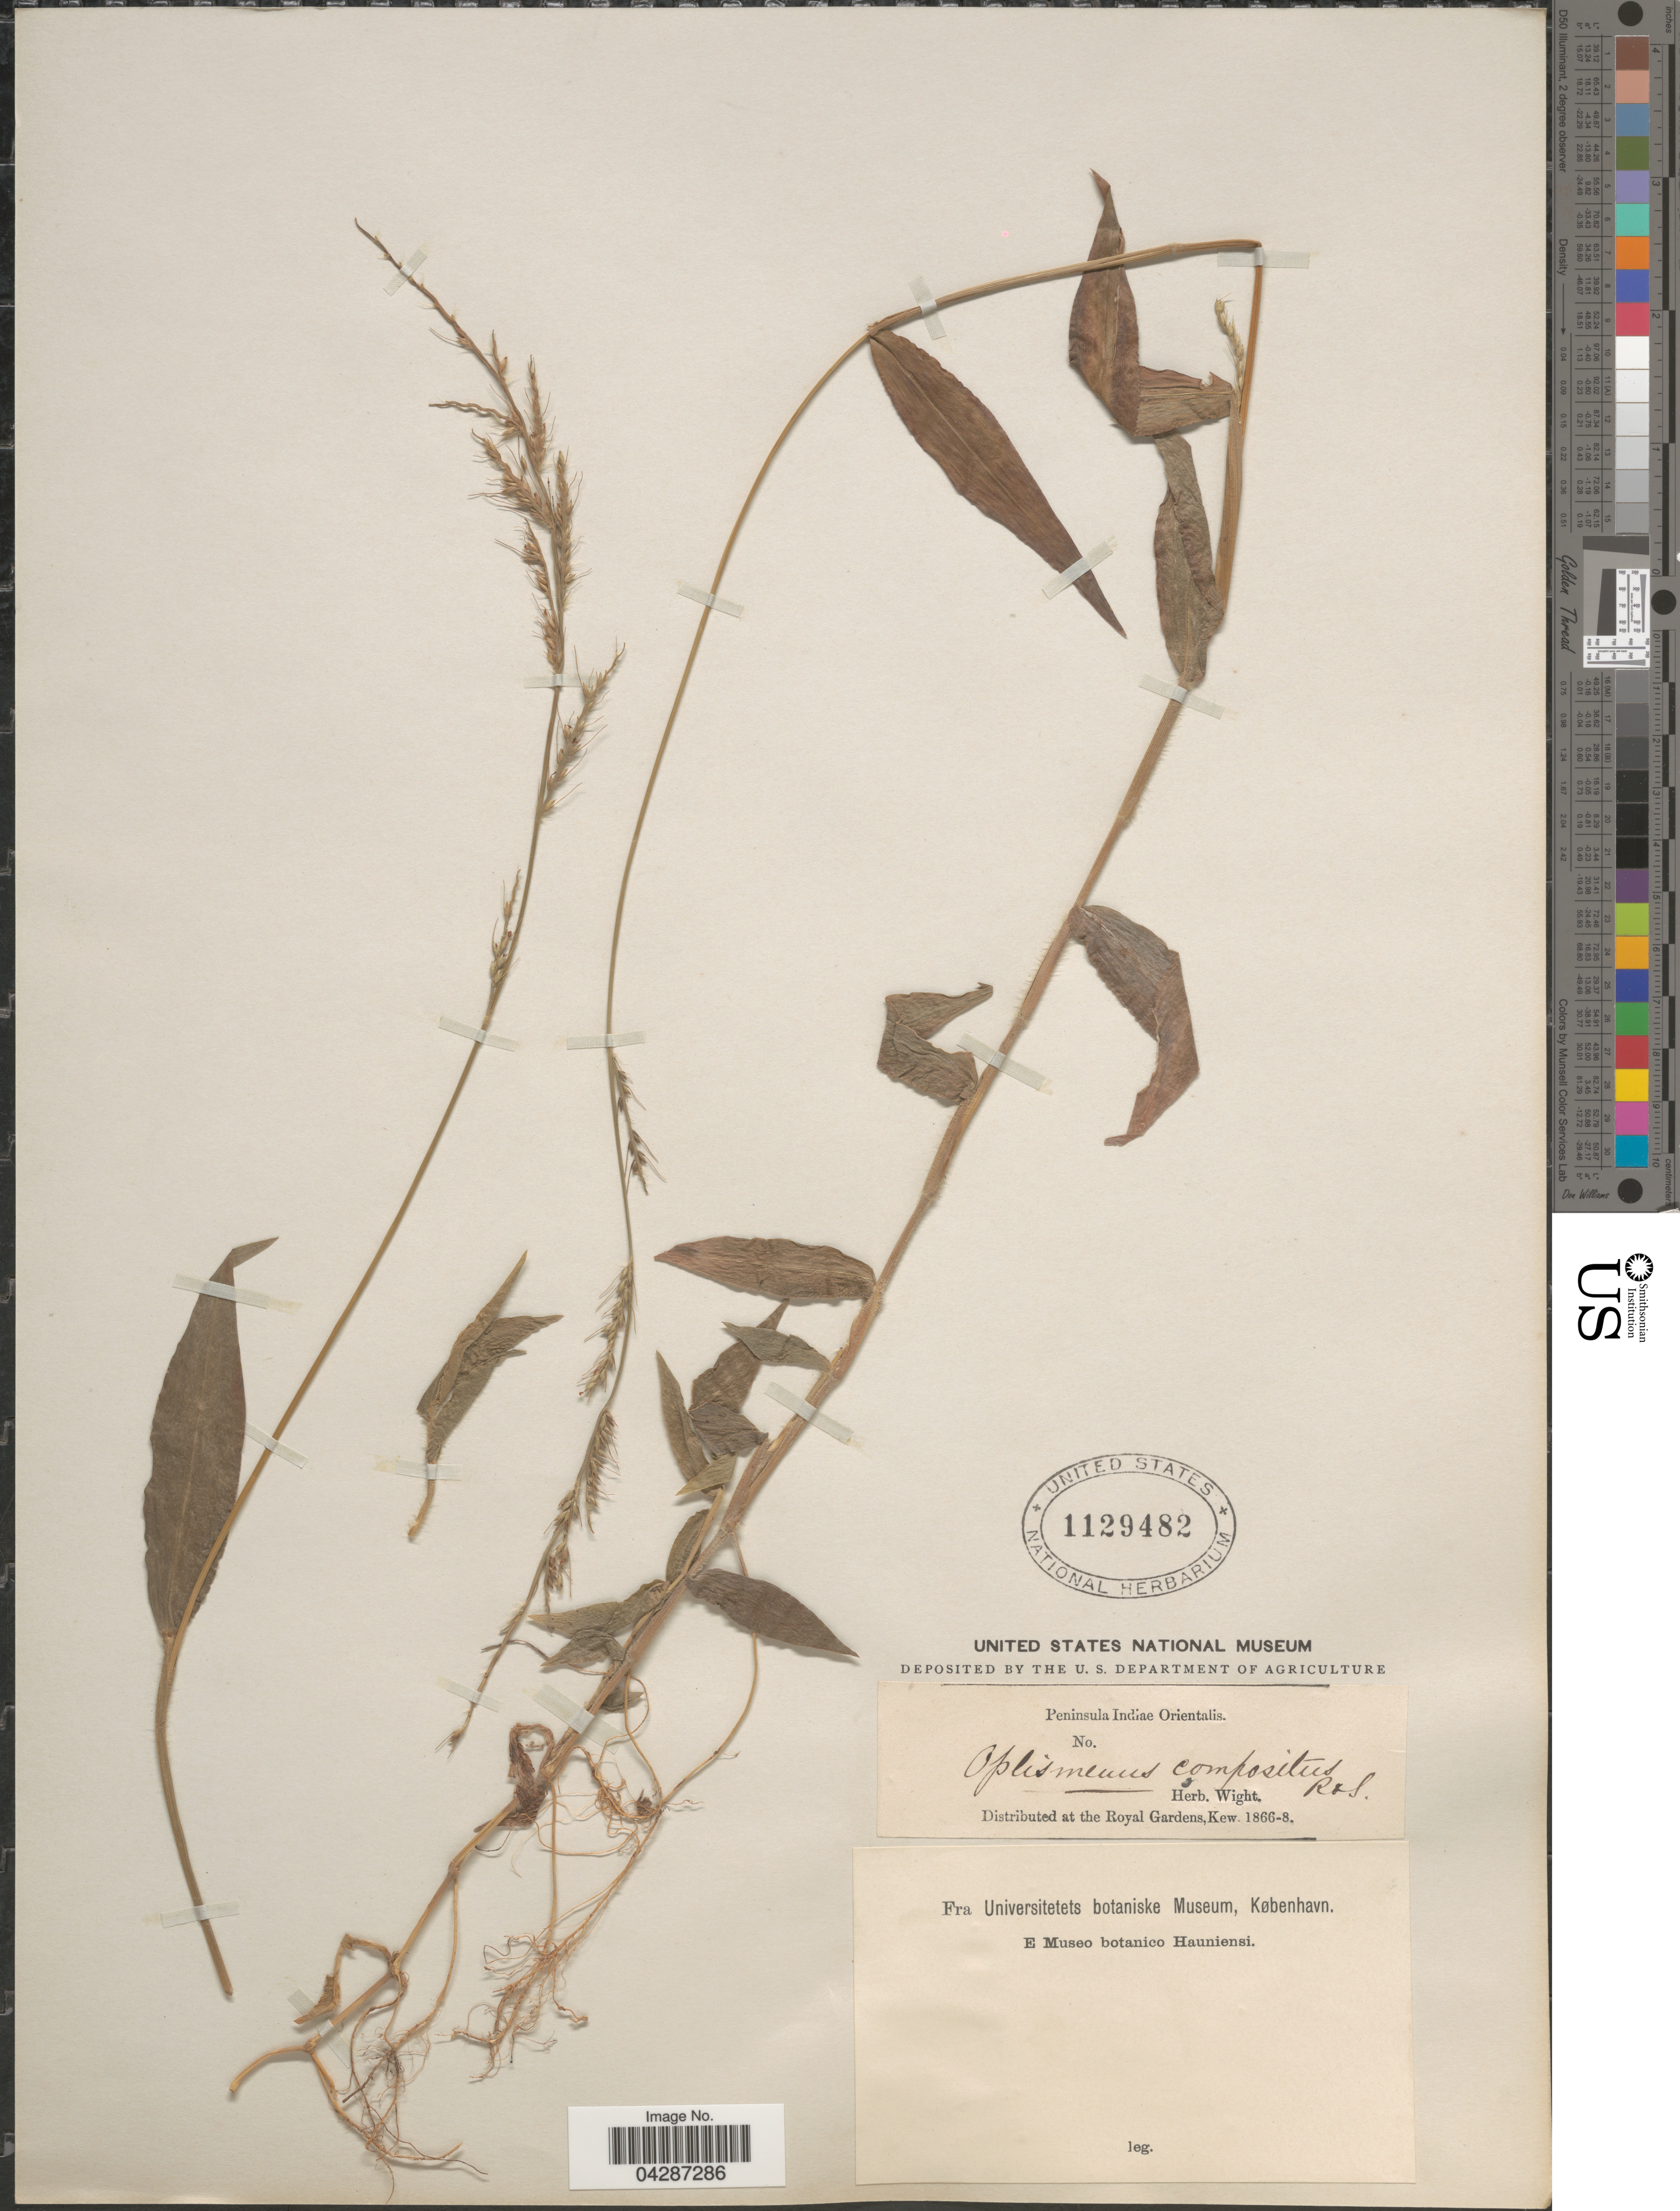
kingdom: Plantae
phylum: Tracheophyta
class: Liliopsida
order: Poales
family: Poaceae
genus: Oplismenus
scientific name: Oplismenus compositus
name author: (L.) P. Beauv.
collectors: ex Herb. Wight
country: India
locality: Peninsula Indiae Orientalis.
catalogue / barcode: US 1129482